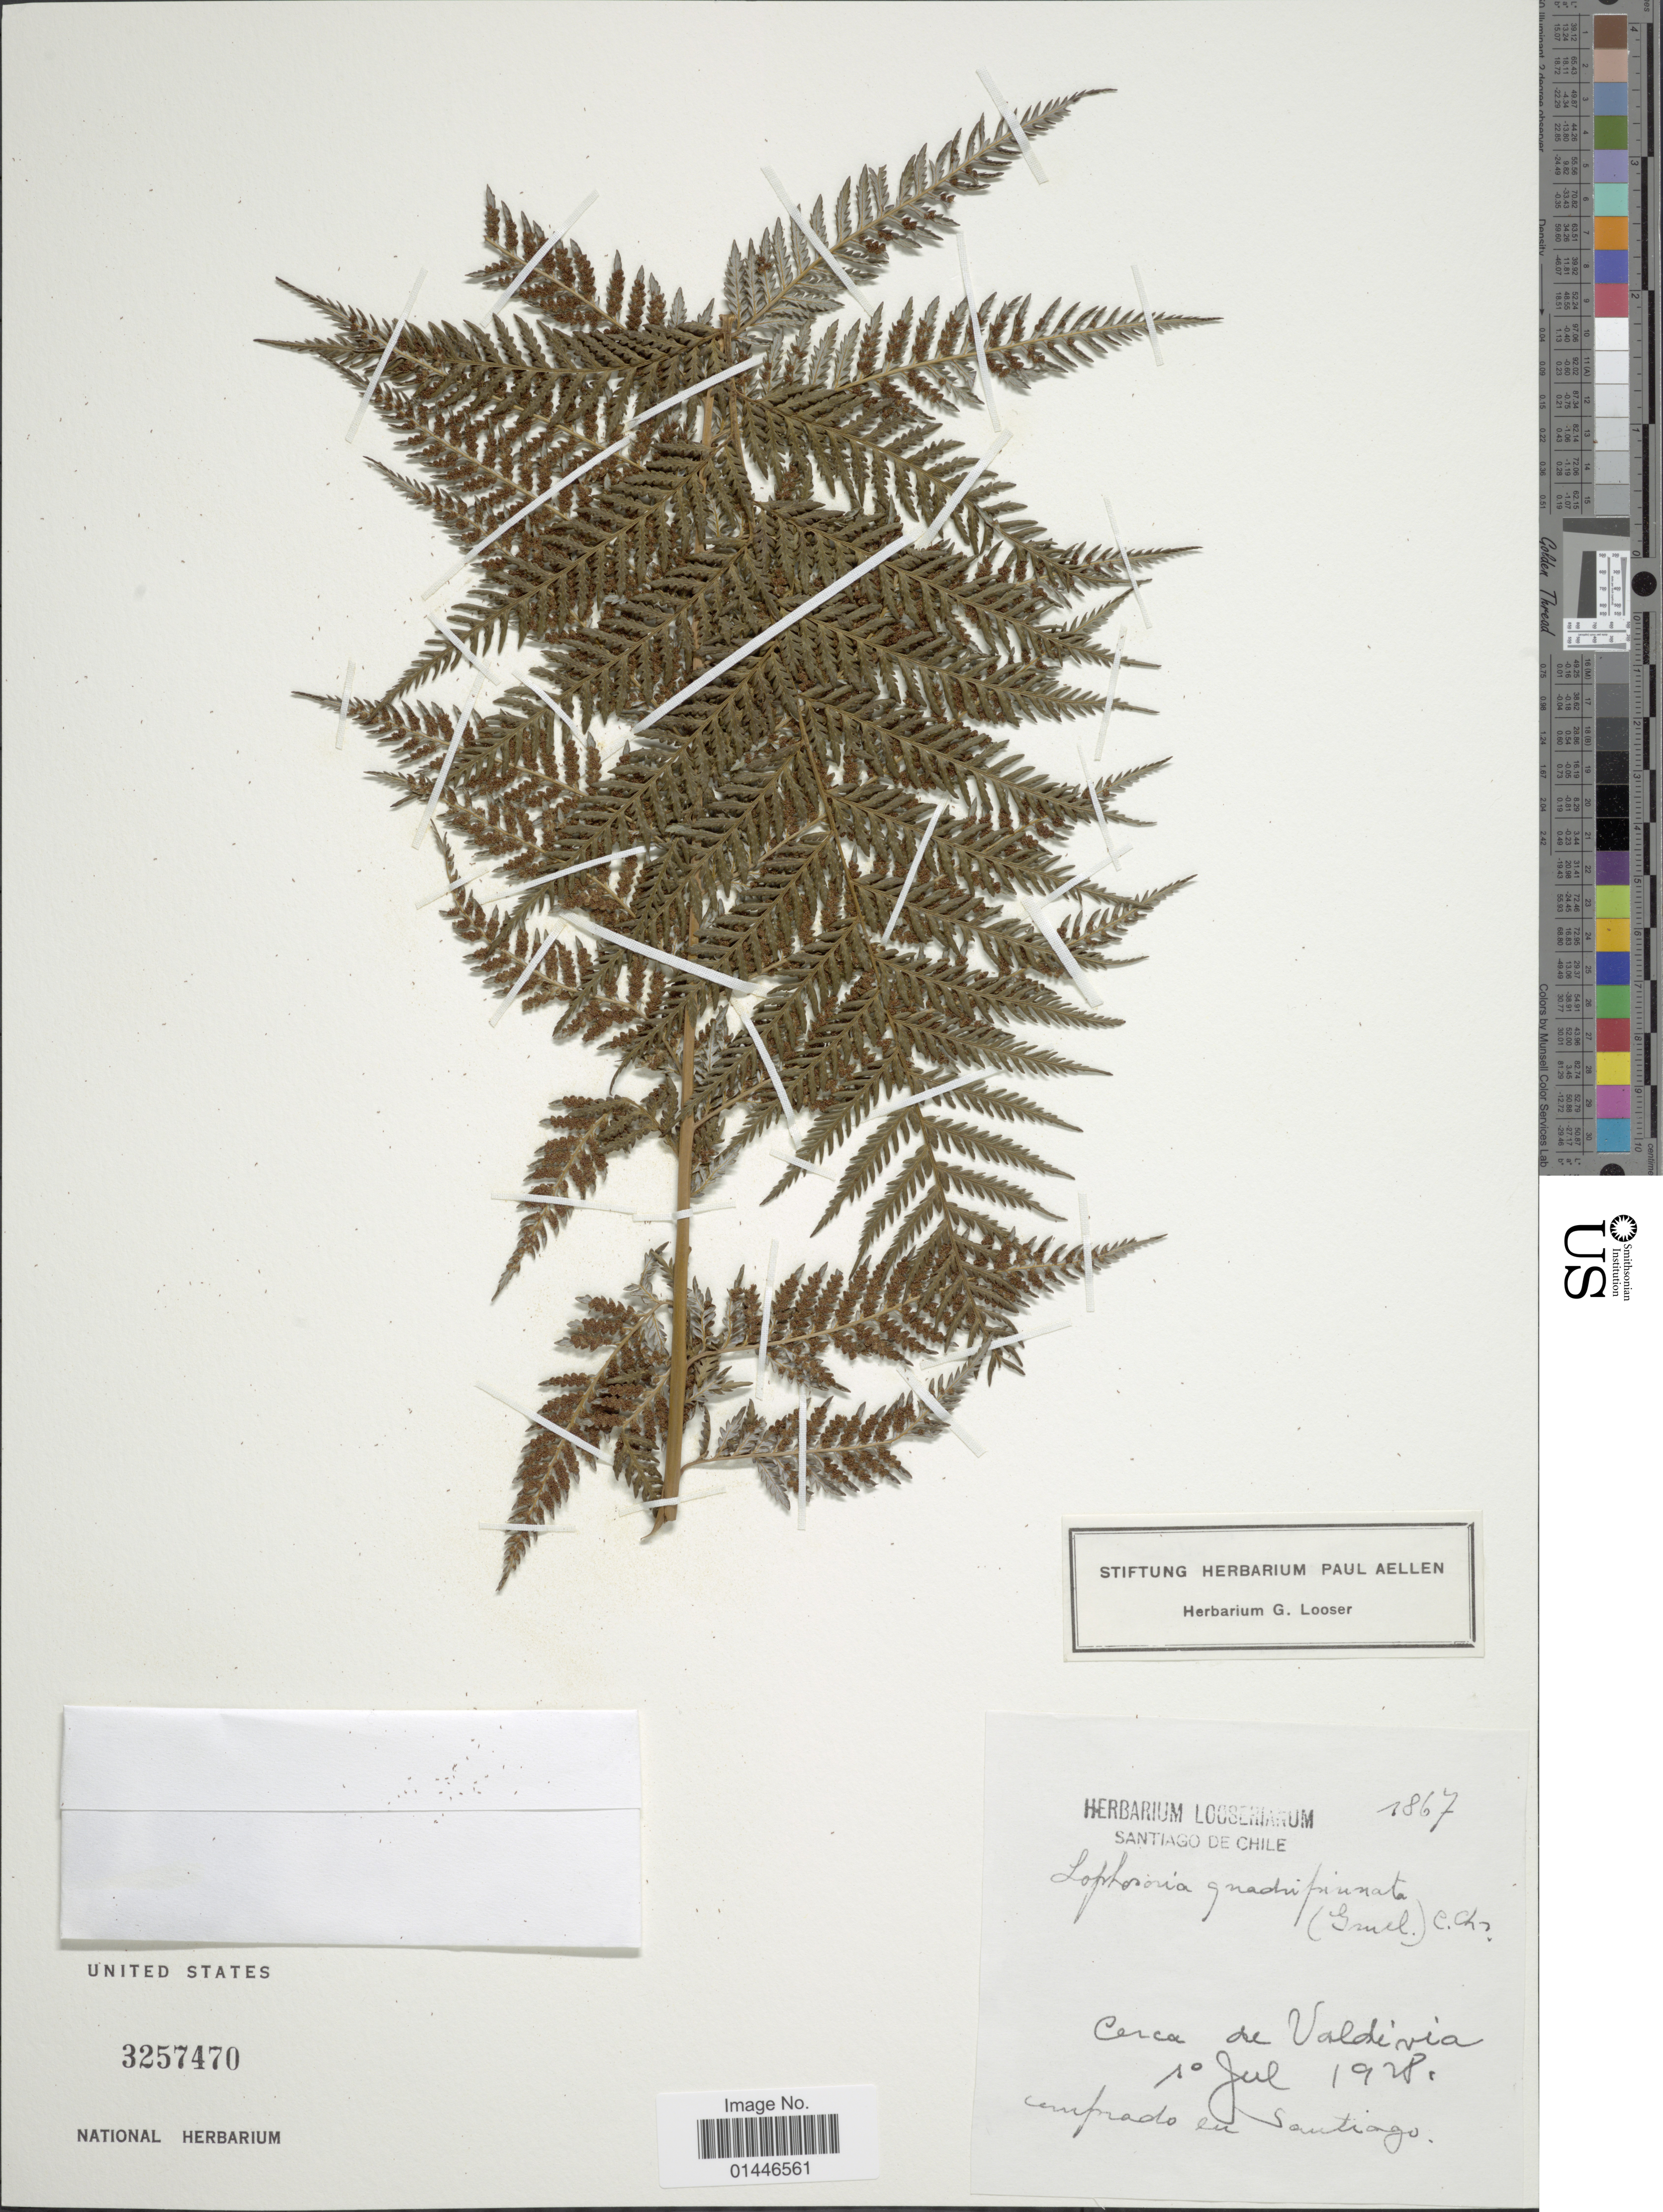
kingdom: Plantae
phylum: Tracheophyta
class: Polypodiopsida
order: Cyatheales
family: Dicksoniaceae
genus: Lophosoria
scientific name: Lophosoria quadripinnata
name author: (J.F. Gmel.) C. Chr.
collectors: ex herb. Looserianum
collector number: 1867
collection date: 1928-07-10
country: Chile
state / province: Región Metropolitana (RM)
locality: Cerca de Valdivia, comprado en Santiago.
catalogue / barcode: US 3257470